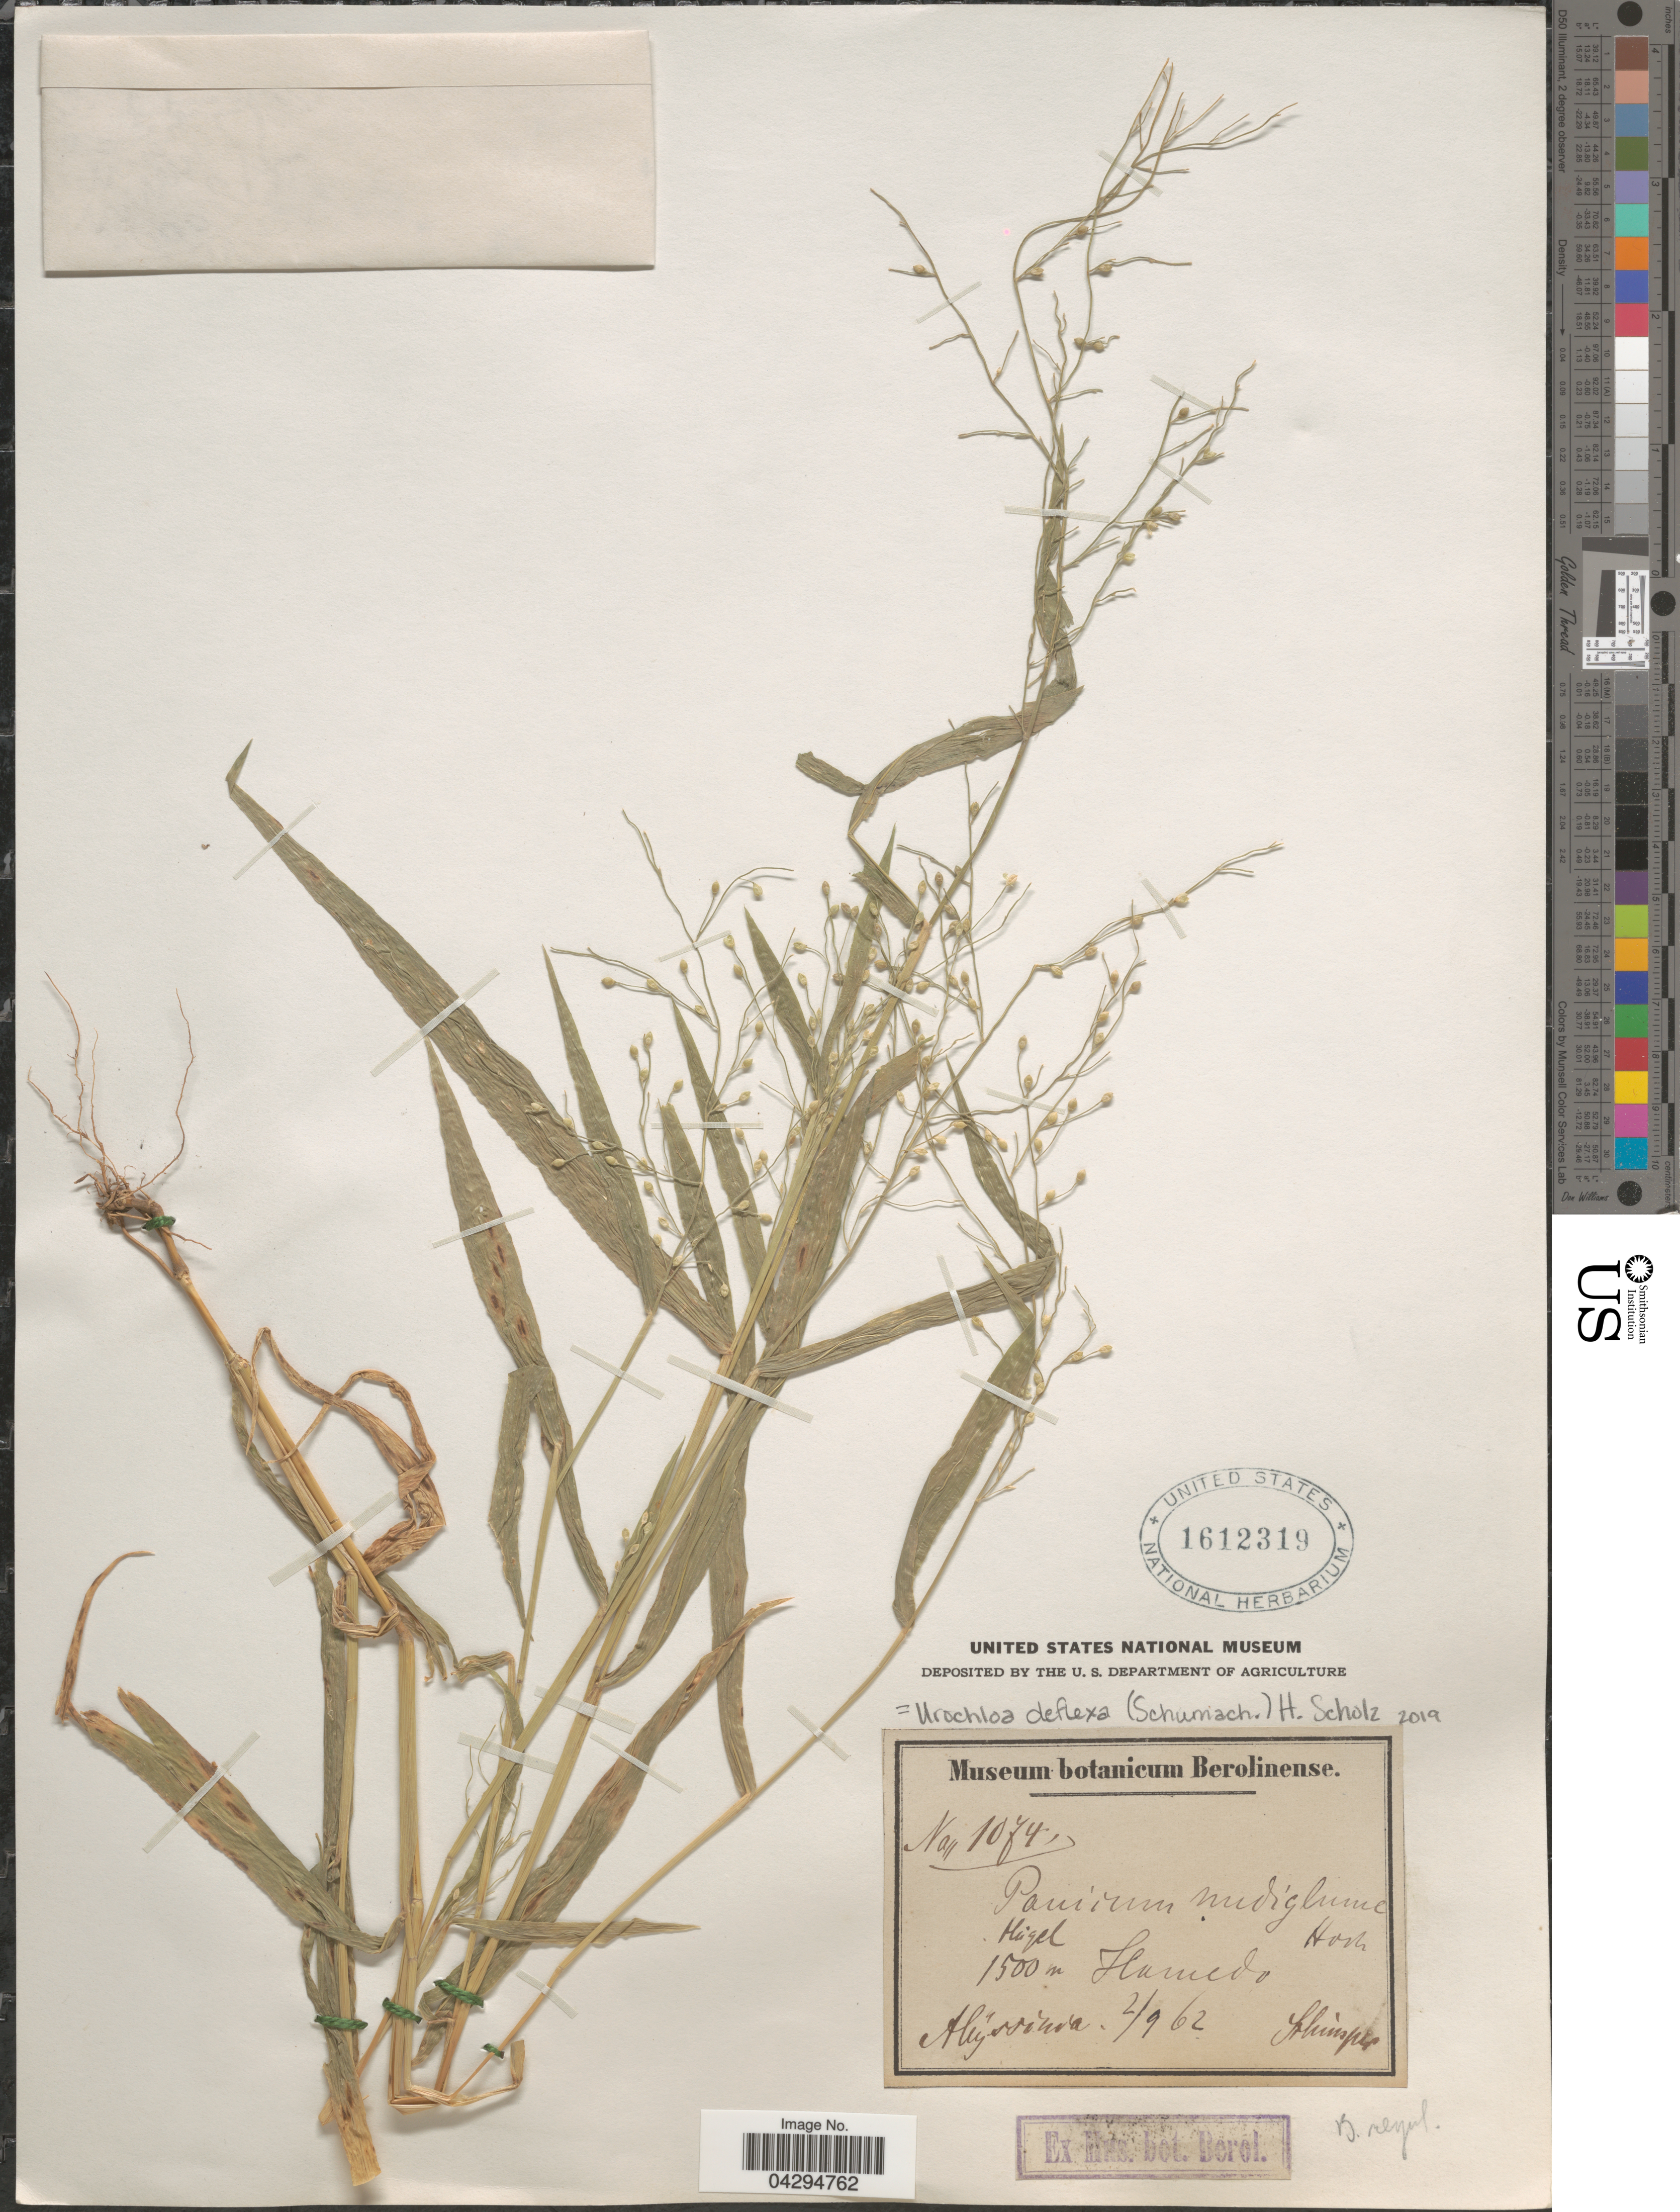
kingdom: Plantae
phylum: Tracheophyta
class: Liliopsida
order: Poales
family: Poaceae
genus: Urochloa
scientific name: Urochloa deflexa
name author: (Schumach.) H. Scholz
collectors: -. Schimper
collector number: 1074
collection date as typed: Transcribed d/m/y: 2/9/62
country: Ethiopia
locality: Abyssinia.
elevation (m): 1500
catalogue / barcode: US 1612319